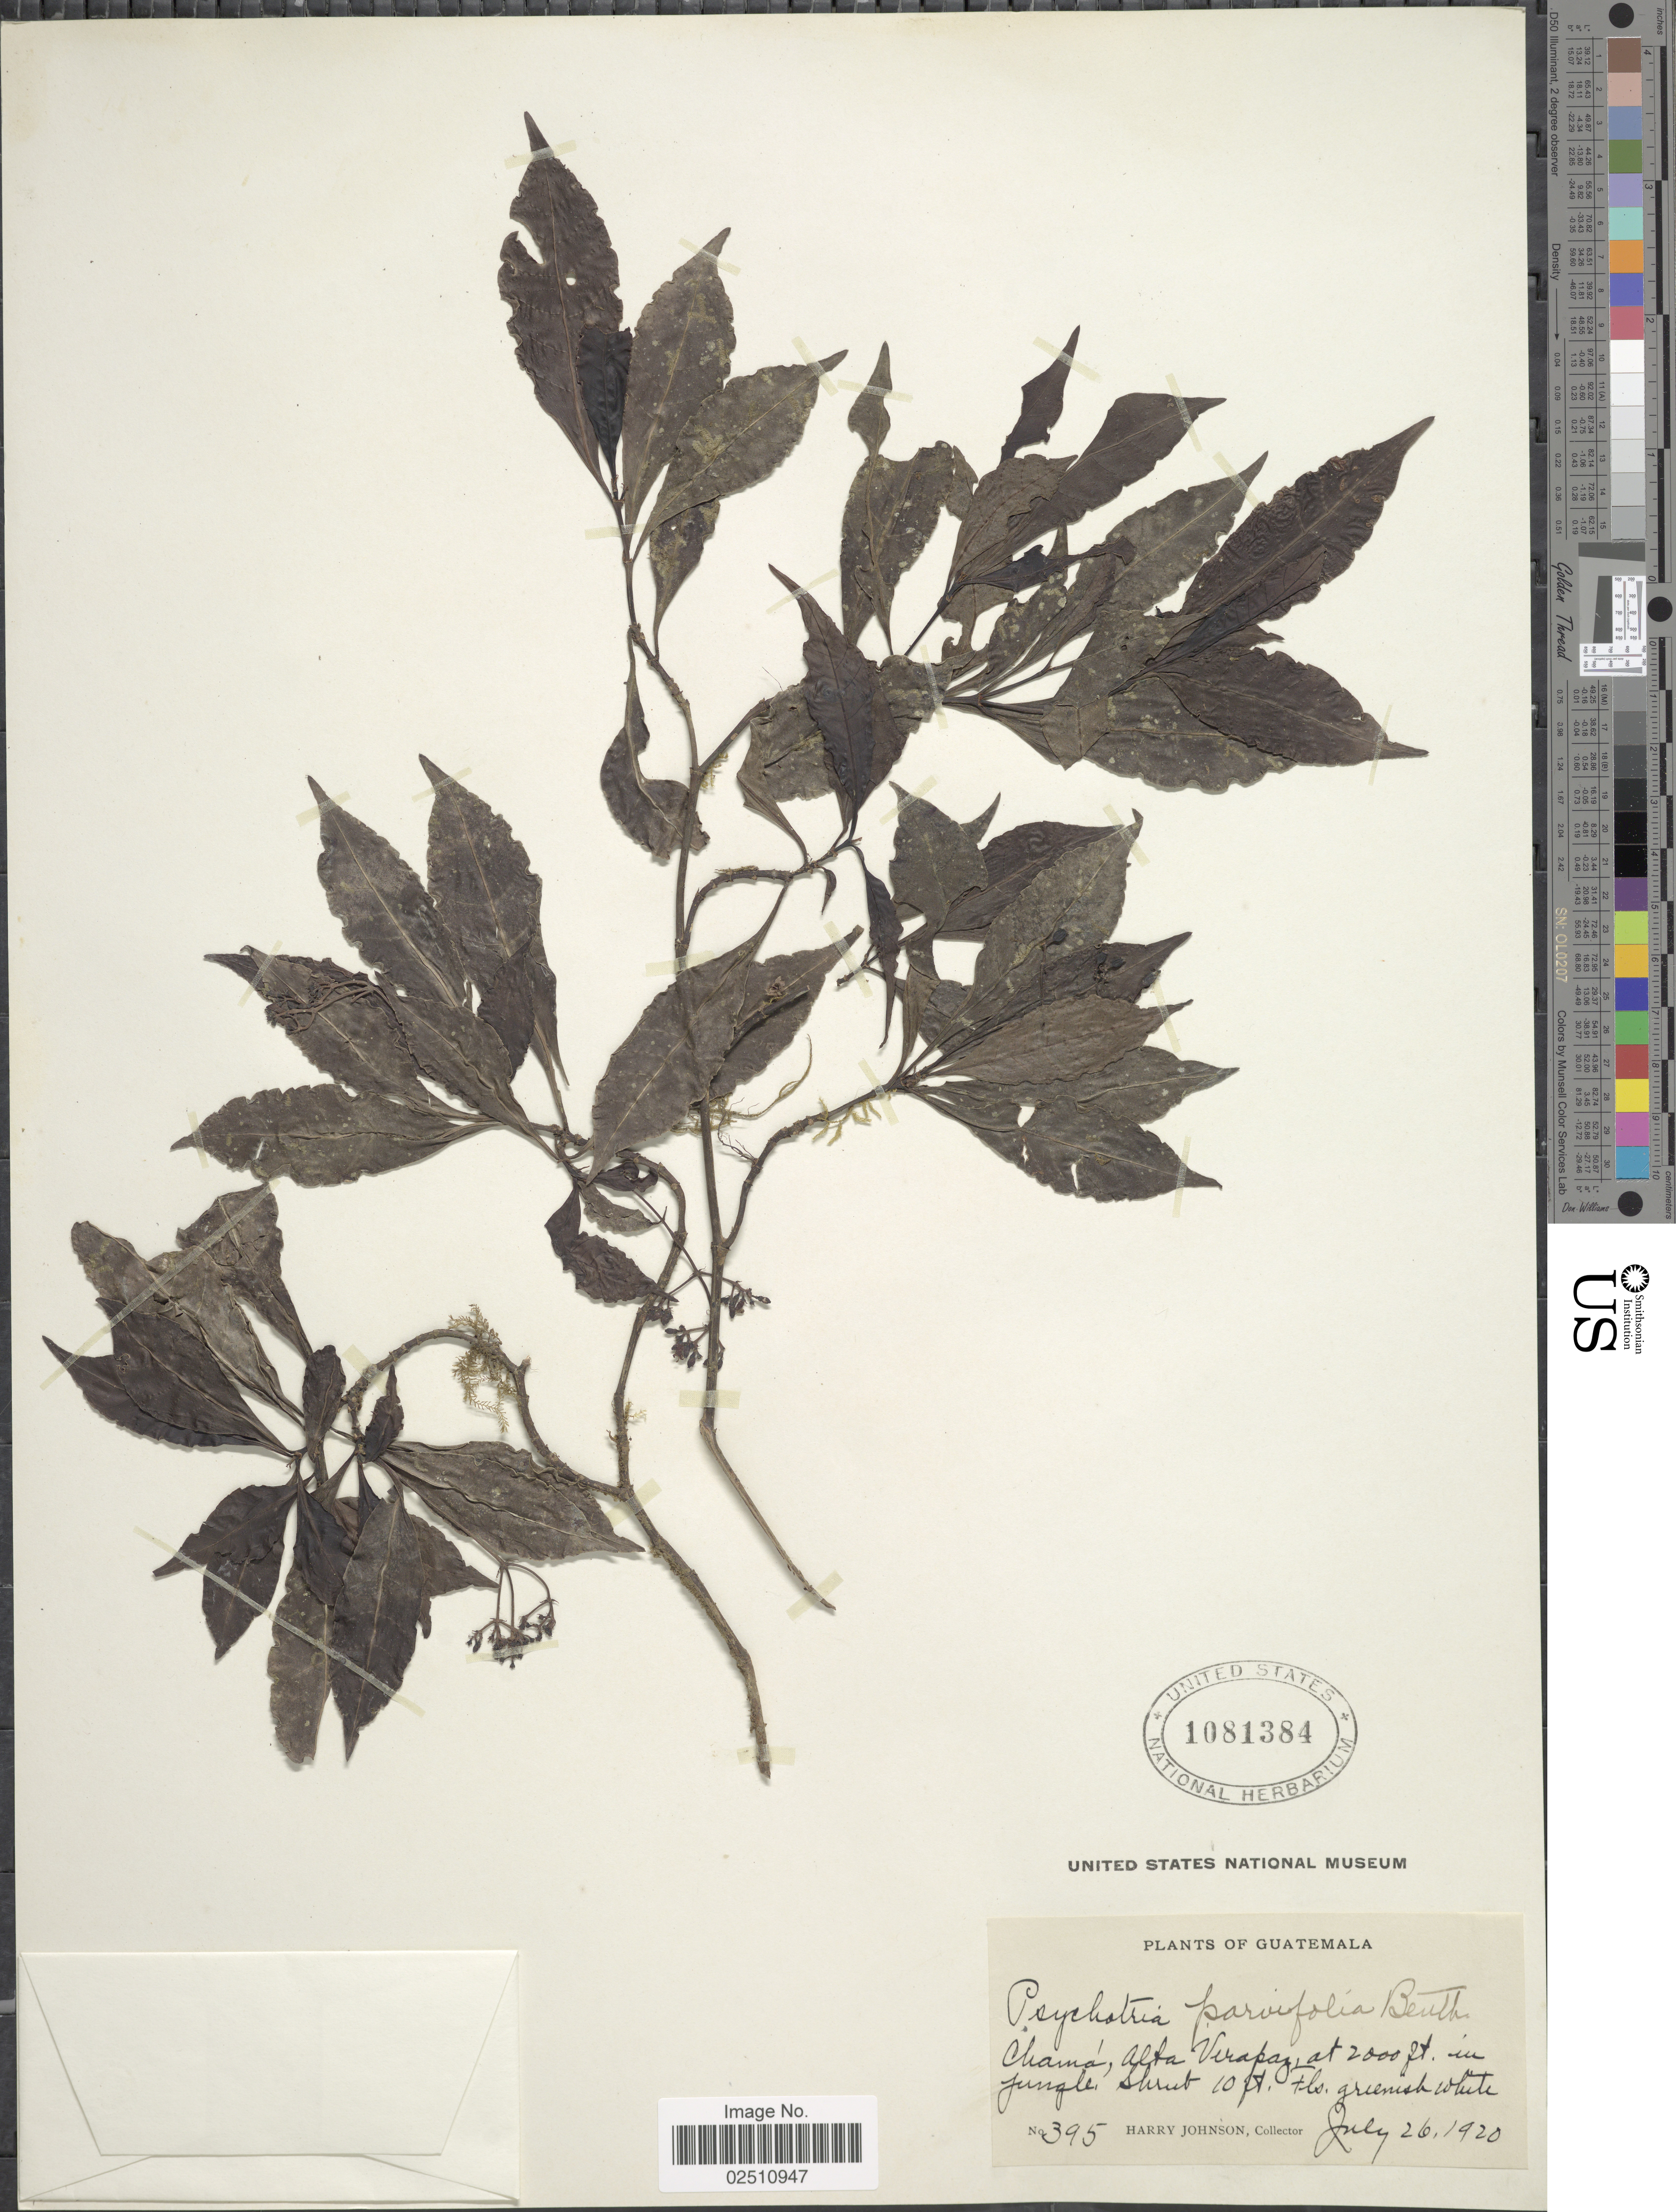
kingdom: Plantae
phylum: Tracheophyta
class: Magnoliopsida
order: Gentianales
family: Rubiaceae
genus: Psychotria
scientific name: Psychotria graciliflora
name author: Benth.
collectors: H. Johnson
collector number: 395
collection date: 1920-07-26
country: Guatemala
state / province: Alta Verapaz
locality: Chama, in jungle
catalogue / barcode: US 1081384